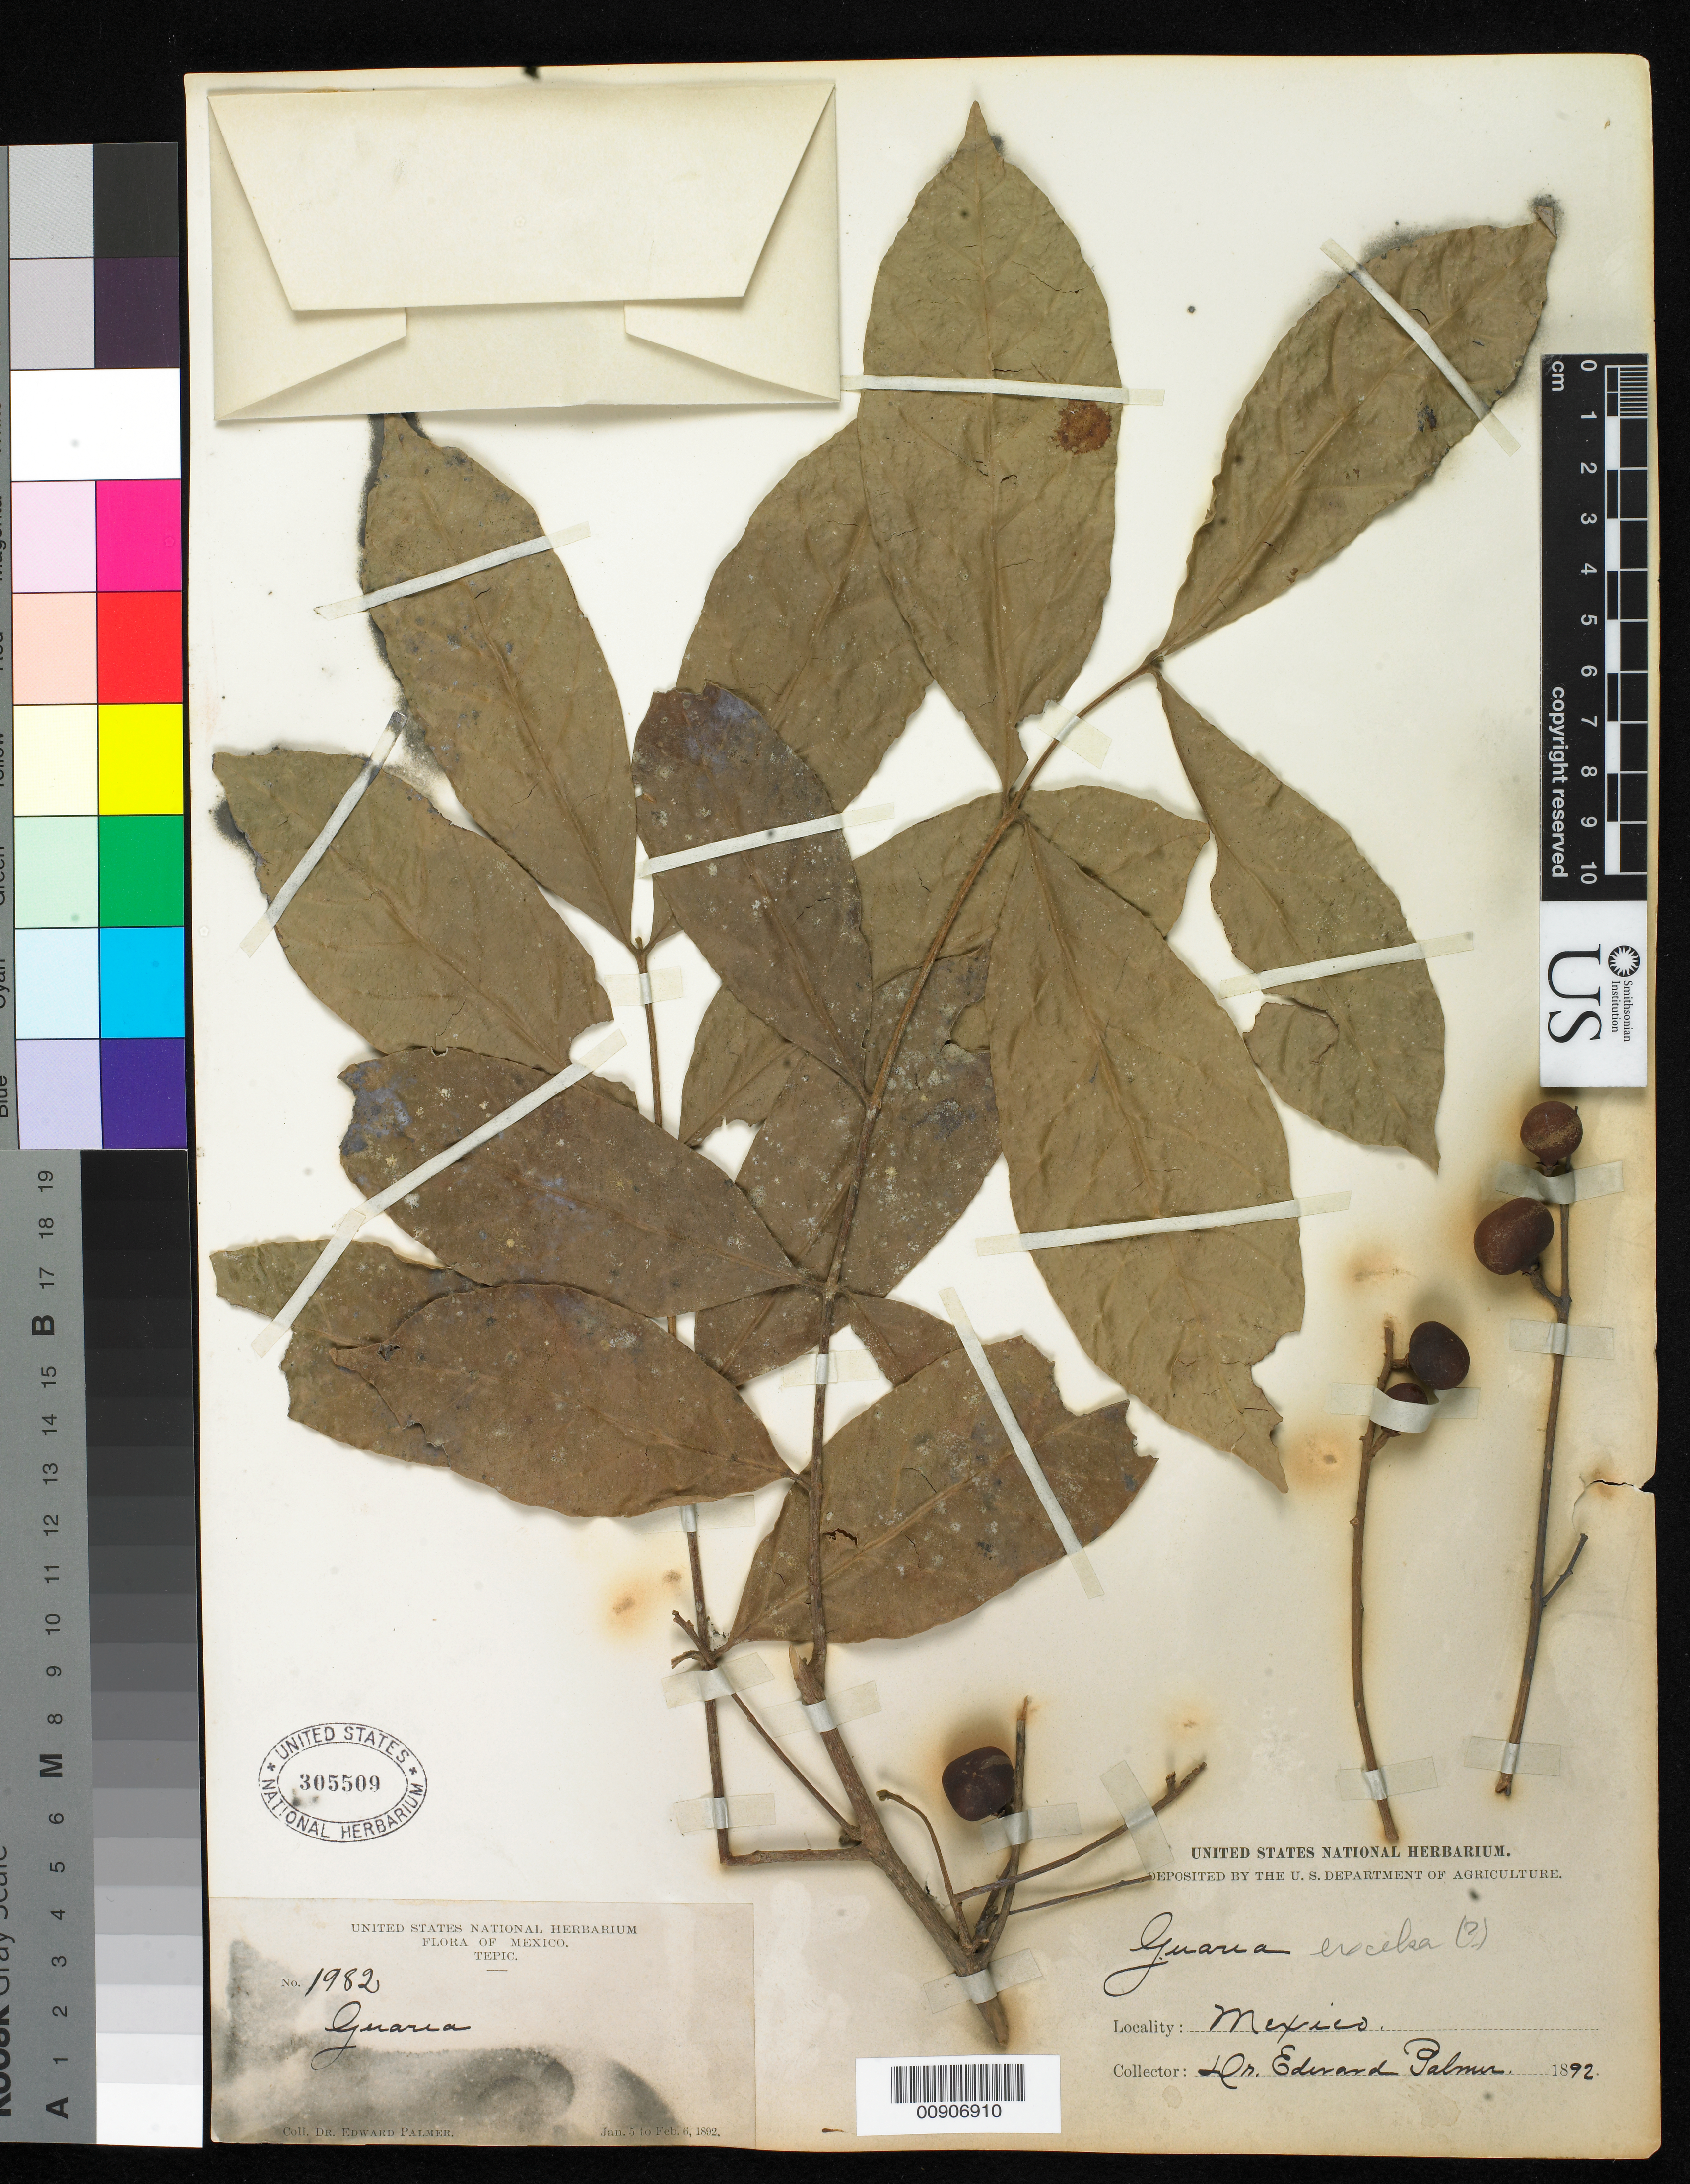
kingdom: Plantae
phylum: Tracheophyta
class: Magnoliopsida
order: Sapindales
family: Meliaceae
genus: Guarea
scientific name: Guarea excelsa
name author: Kunth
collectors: E. Palmer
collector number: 1982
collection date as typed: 05 Jan 1892 to 06 Feb 1892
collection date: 1892-01-05/1892-02-06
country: Mexico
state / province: Nayarit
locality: Tepic.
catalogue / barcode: US 305509